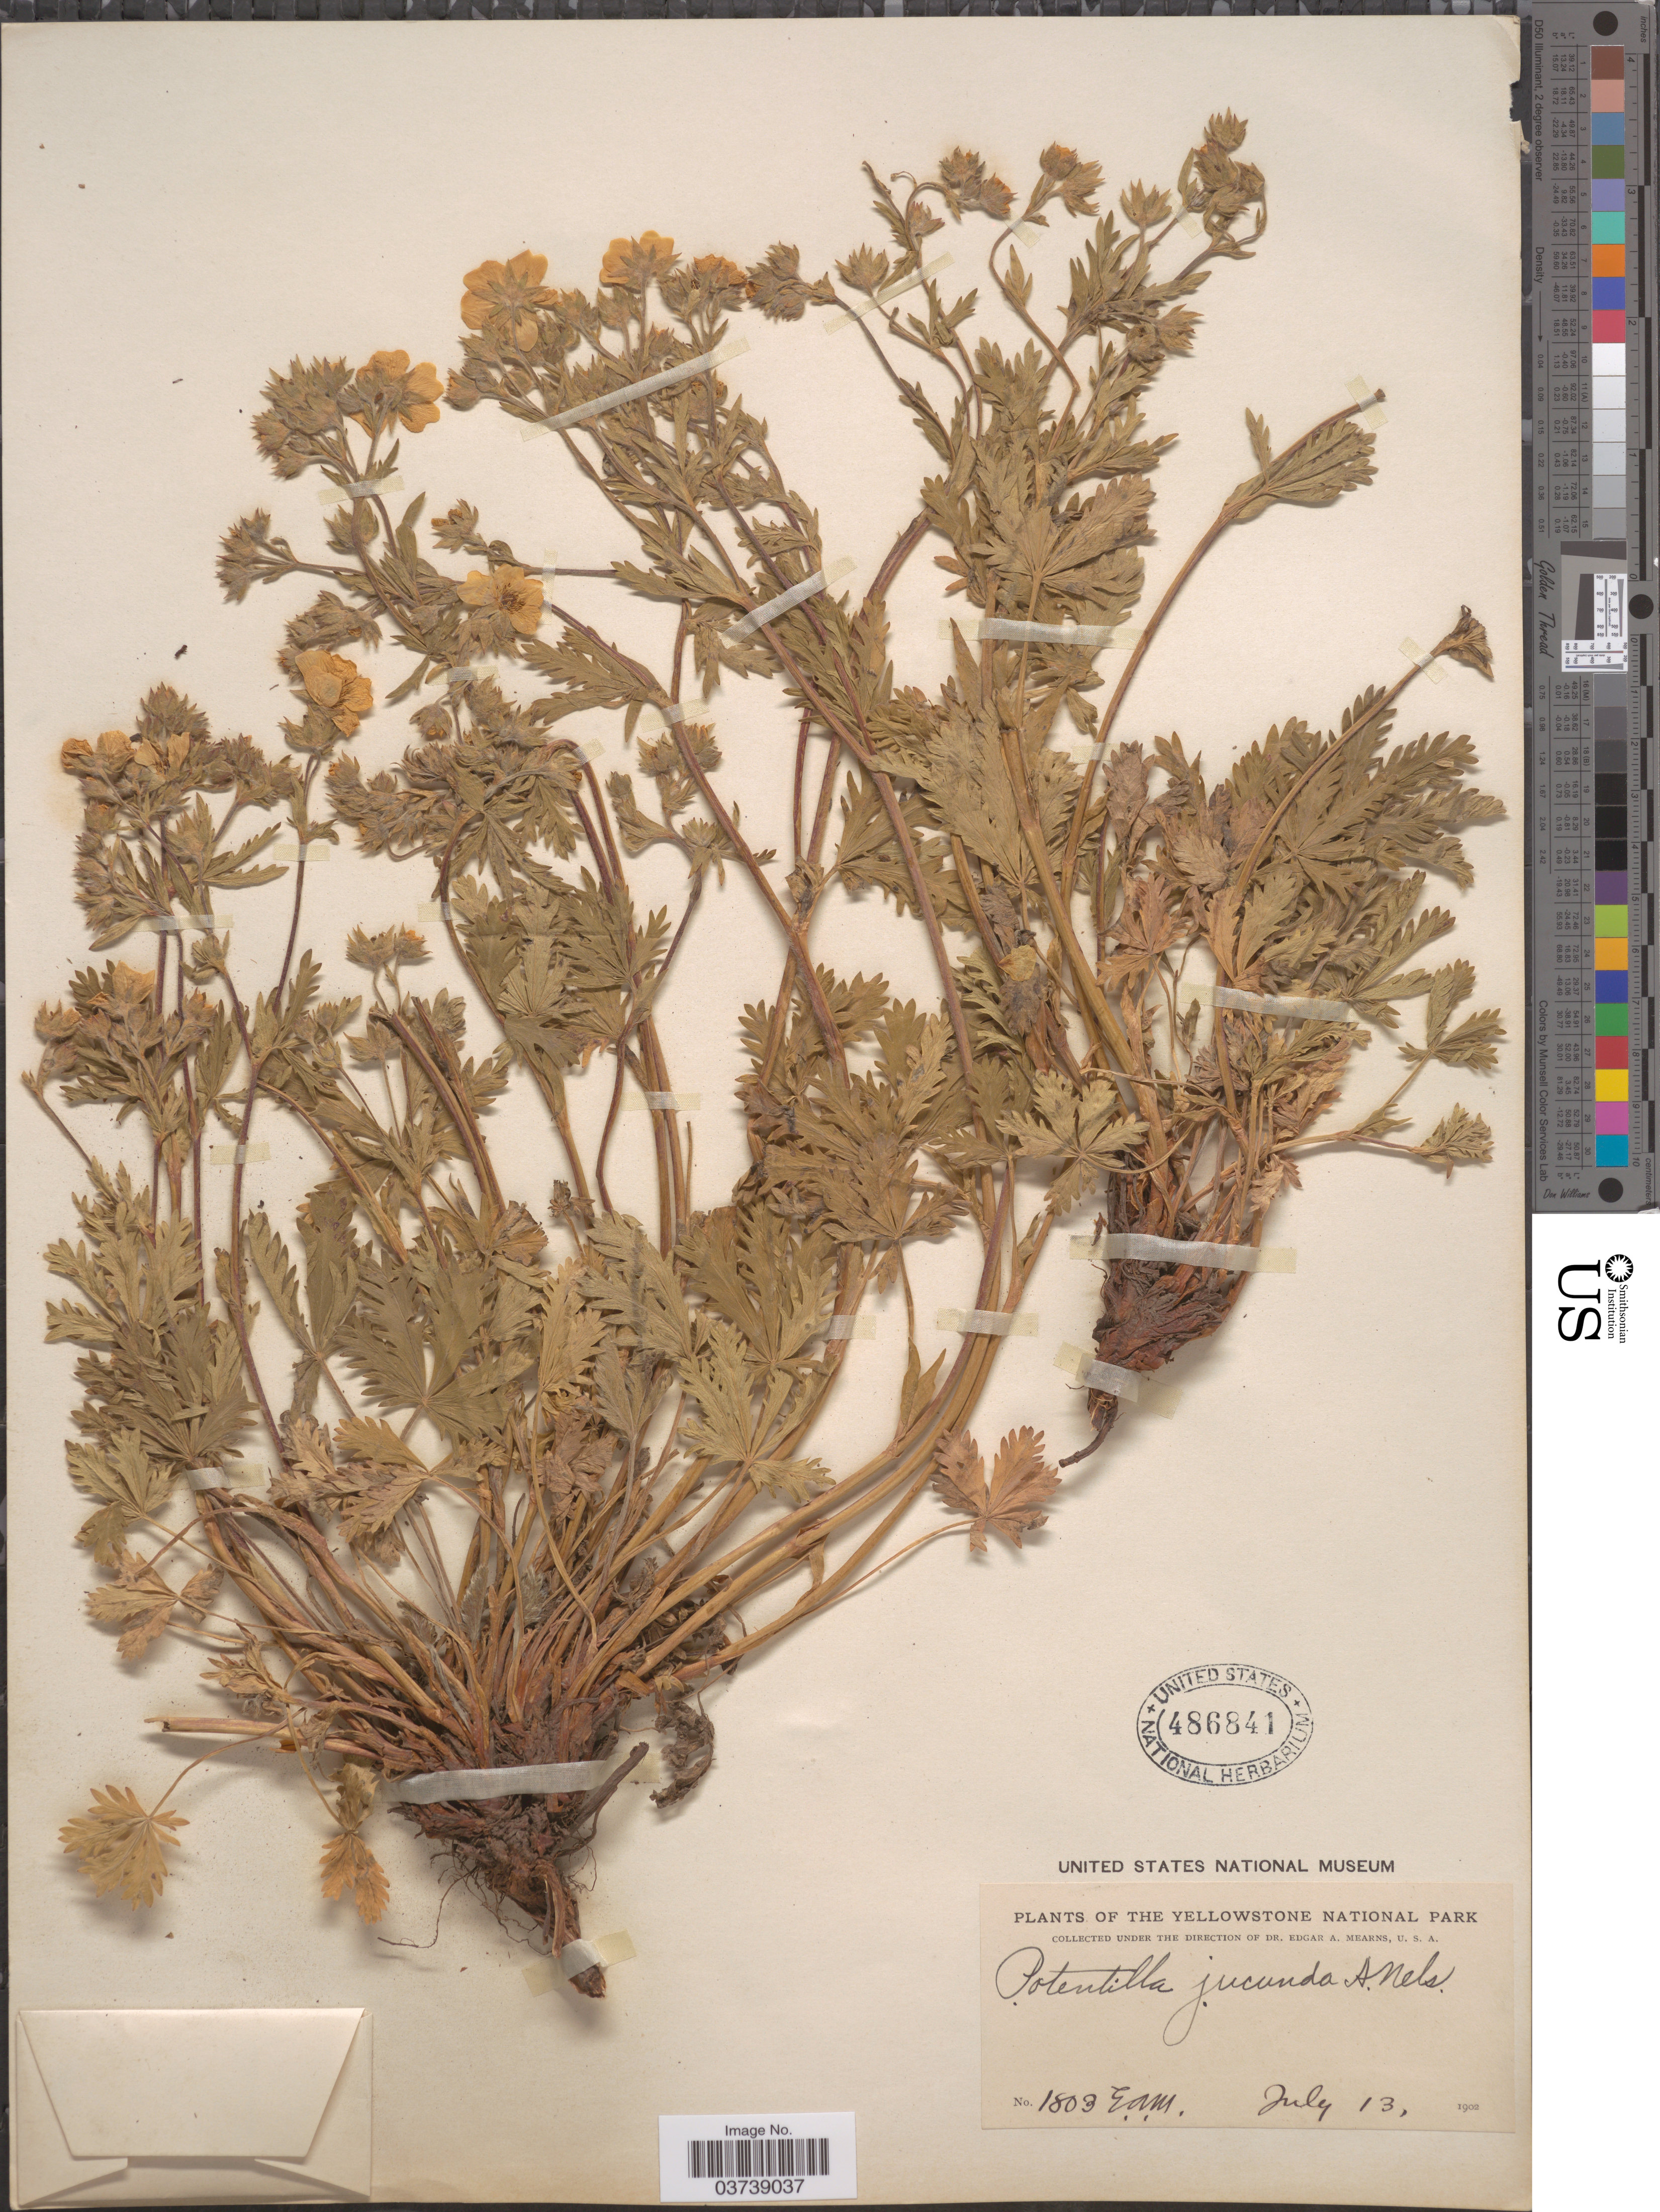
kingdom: Plantae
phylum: Tracheophyta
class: Magnoliopsida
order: Rosales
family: Rosaceae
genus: Potentilla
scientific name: Potentilla diversifolia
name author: Lehm.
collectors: E. A. Mearns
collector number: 1803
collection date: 1902-07-13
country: United States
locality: Yellowstone National Park.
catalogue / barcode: US 486841